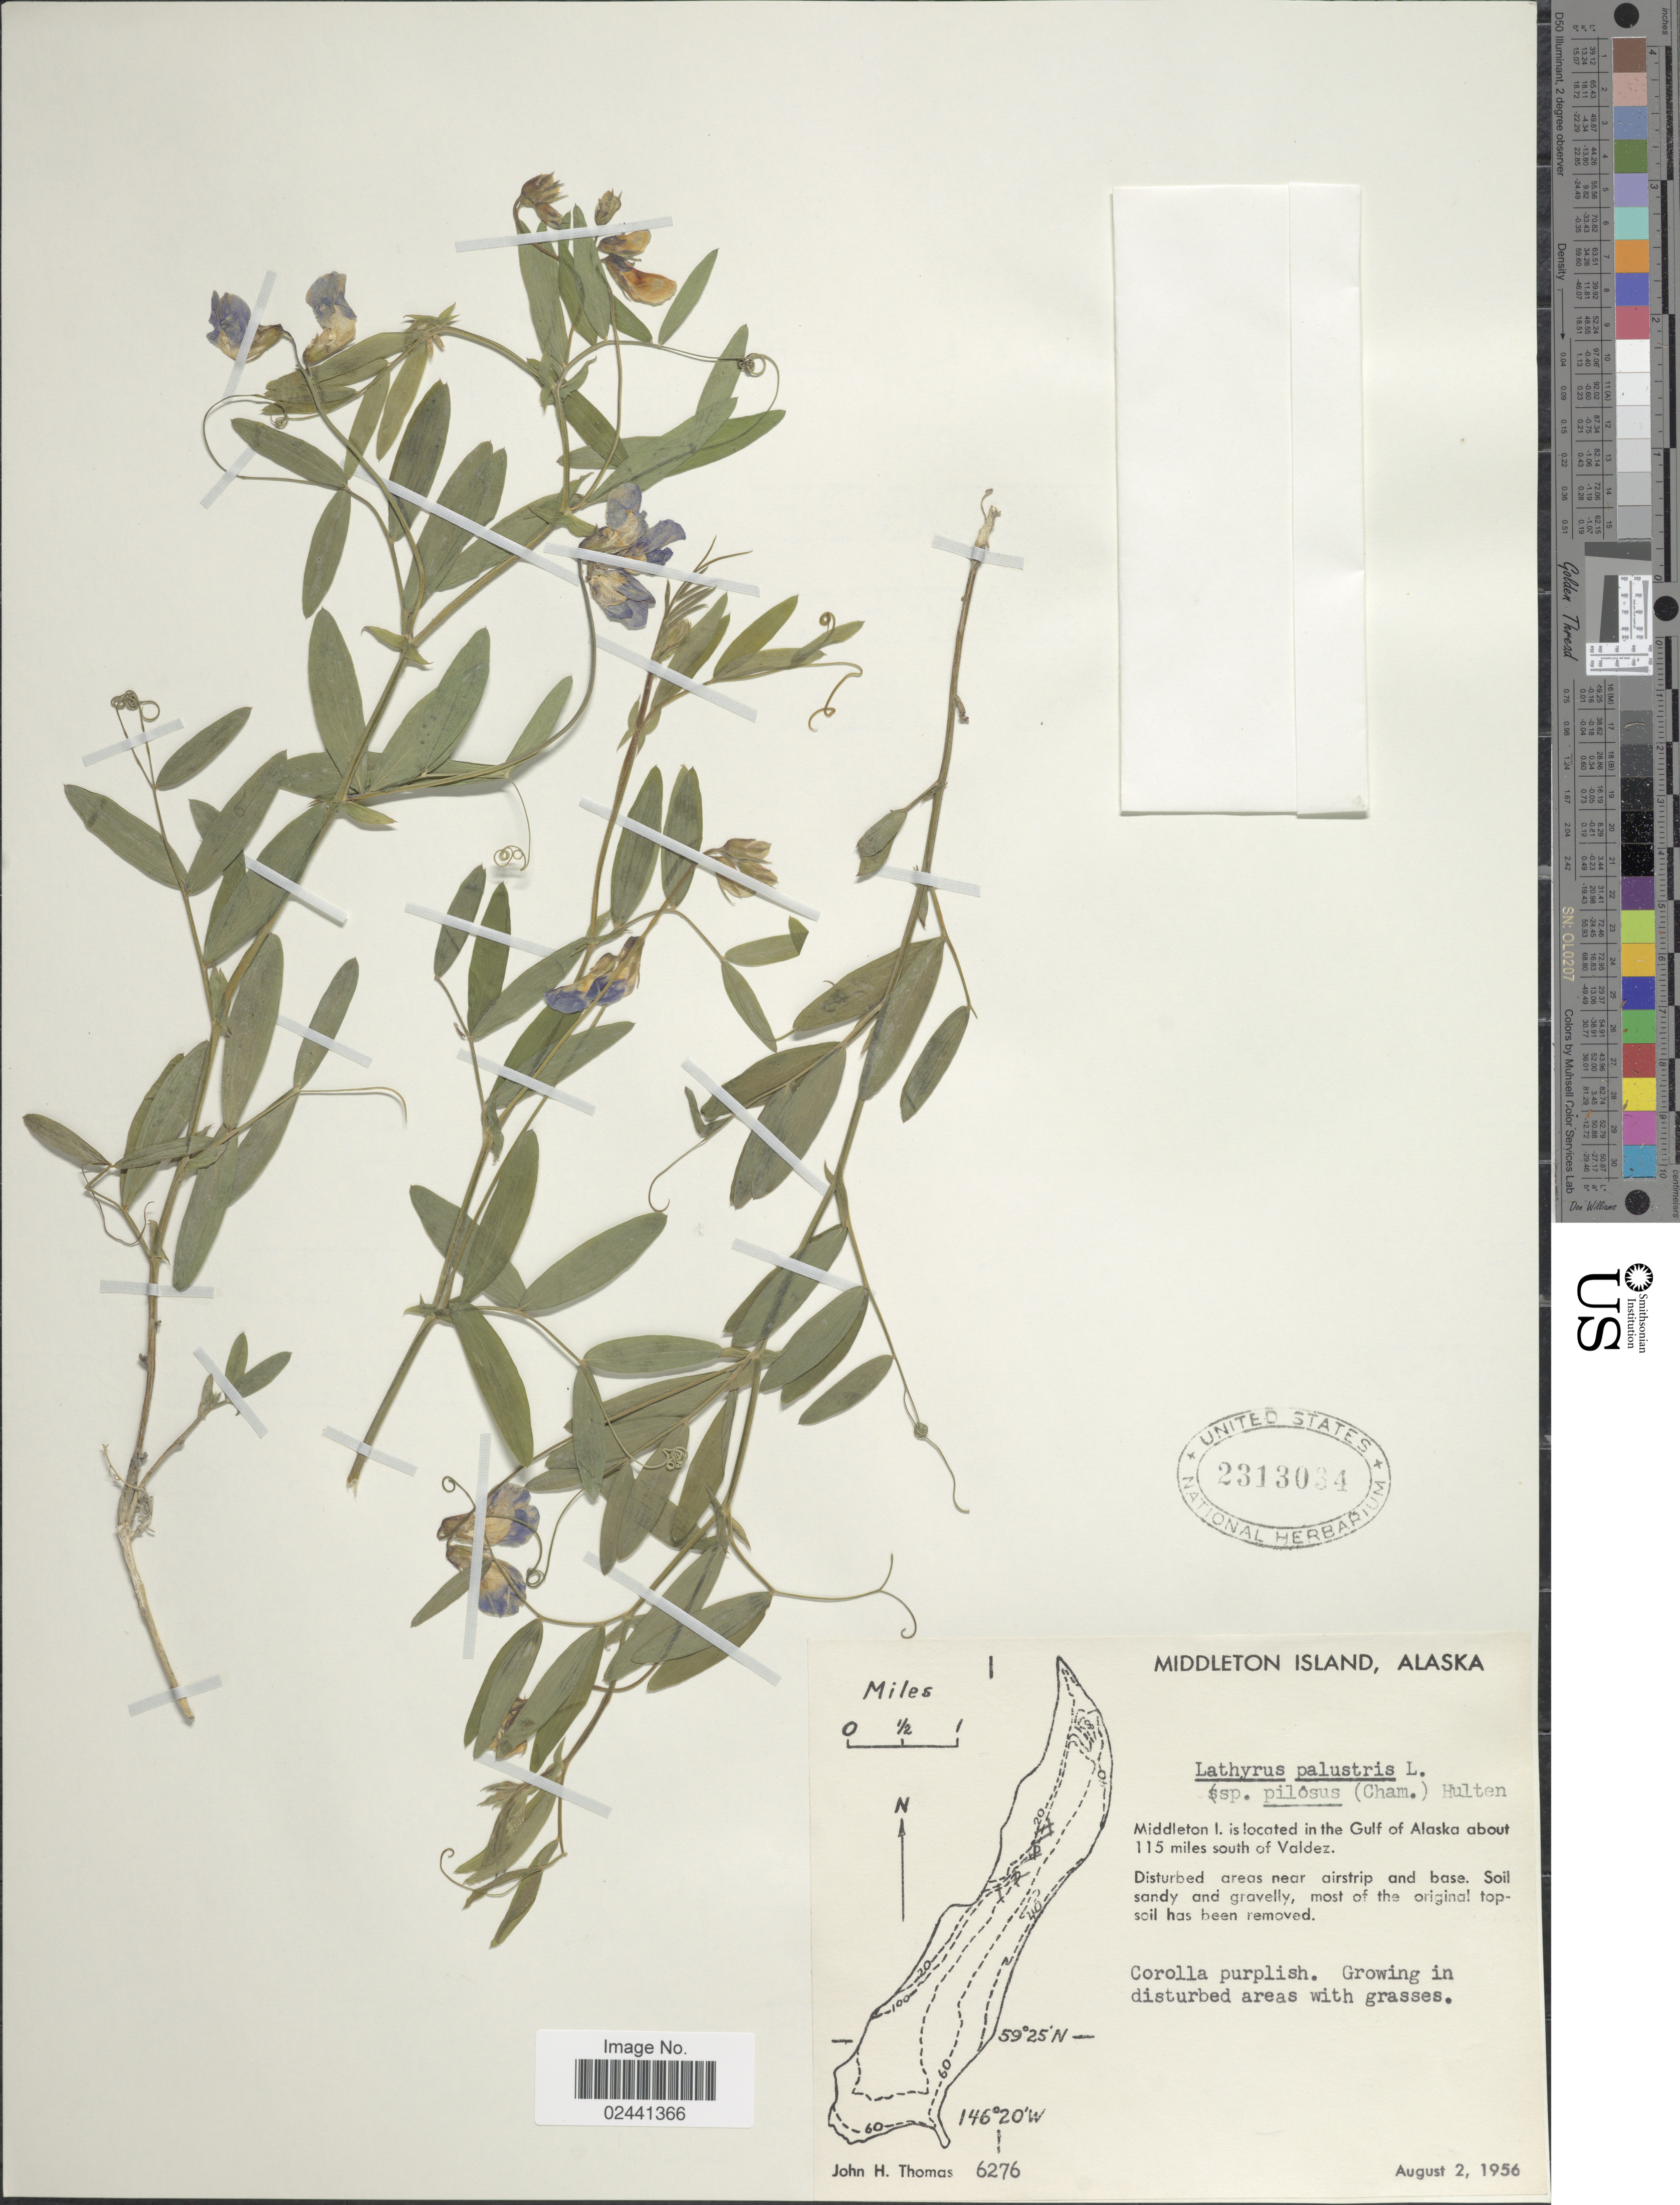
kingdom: Plantae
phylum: Tracheophyta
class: Magnoliopsida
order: Fabales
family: Fabaceae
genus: Lathyrus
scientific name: Lathyrus palustris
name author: L.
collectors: J. H. Thomas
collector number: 6276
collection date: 1956-08-02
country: United States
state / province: Alaska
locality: Middleton Island, Middleton I. is located in the Gulf of Alaska about 115 miles south of Valdez.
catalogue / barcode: US 2313034